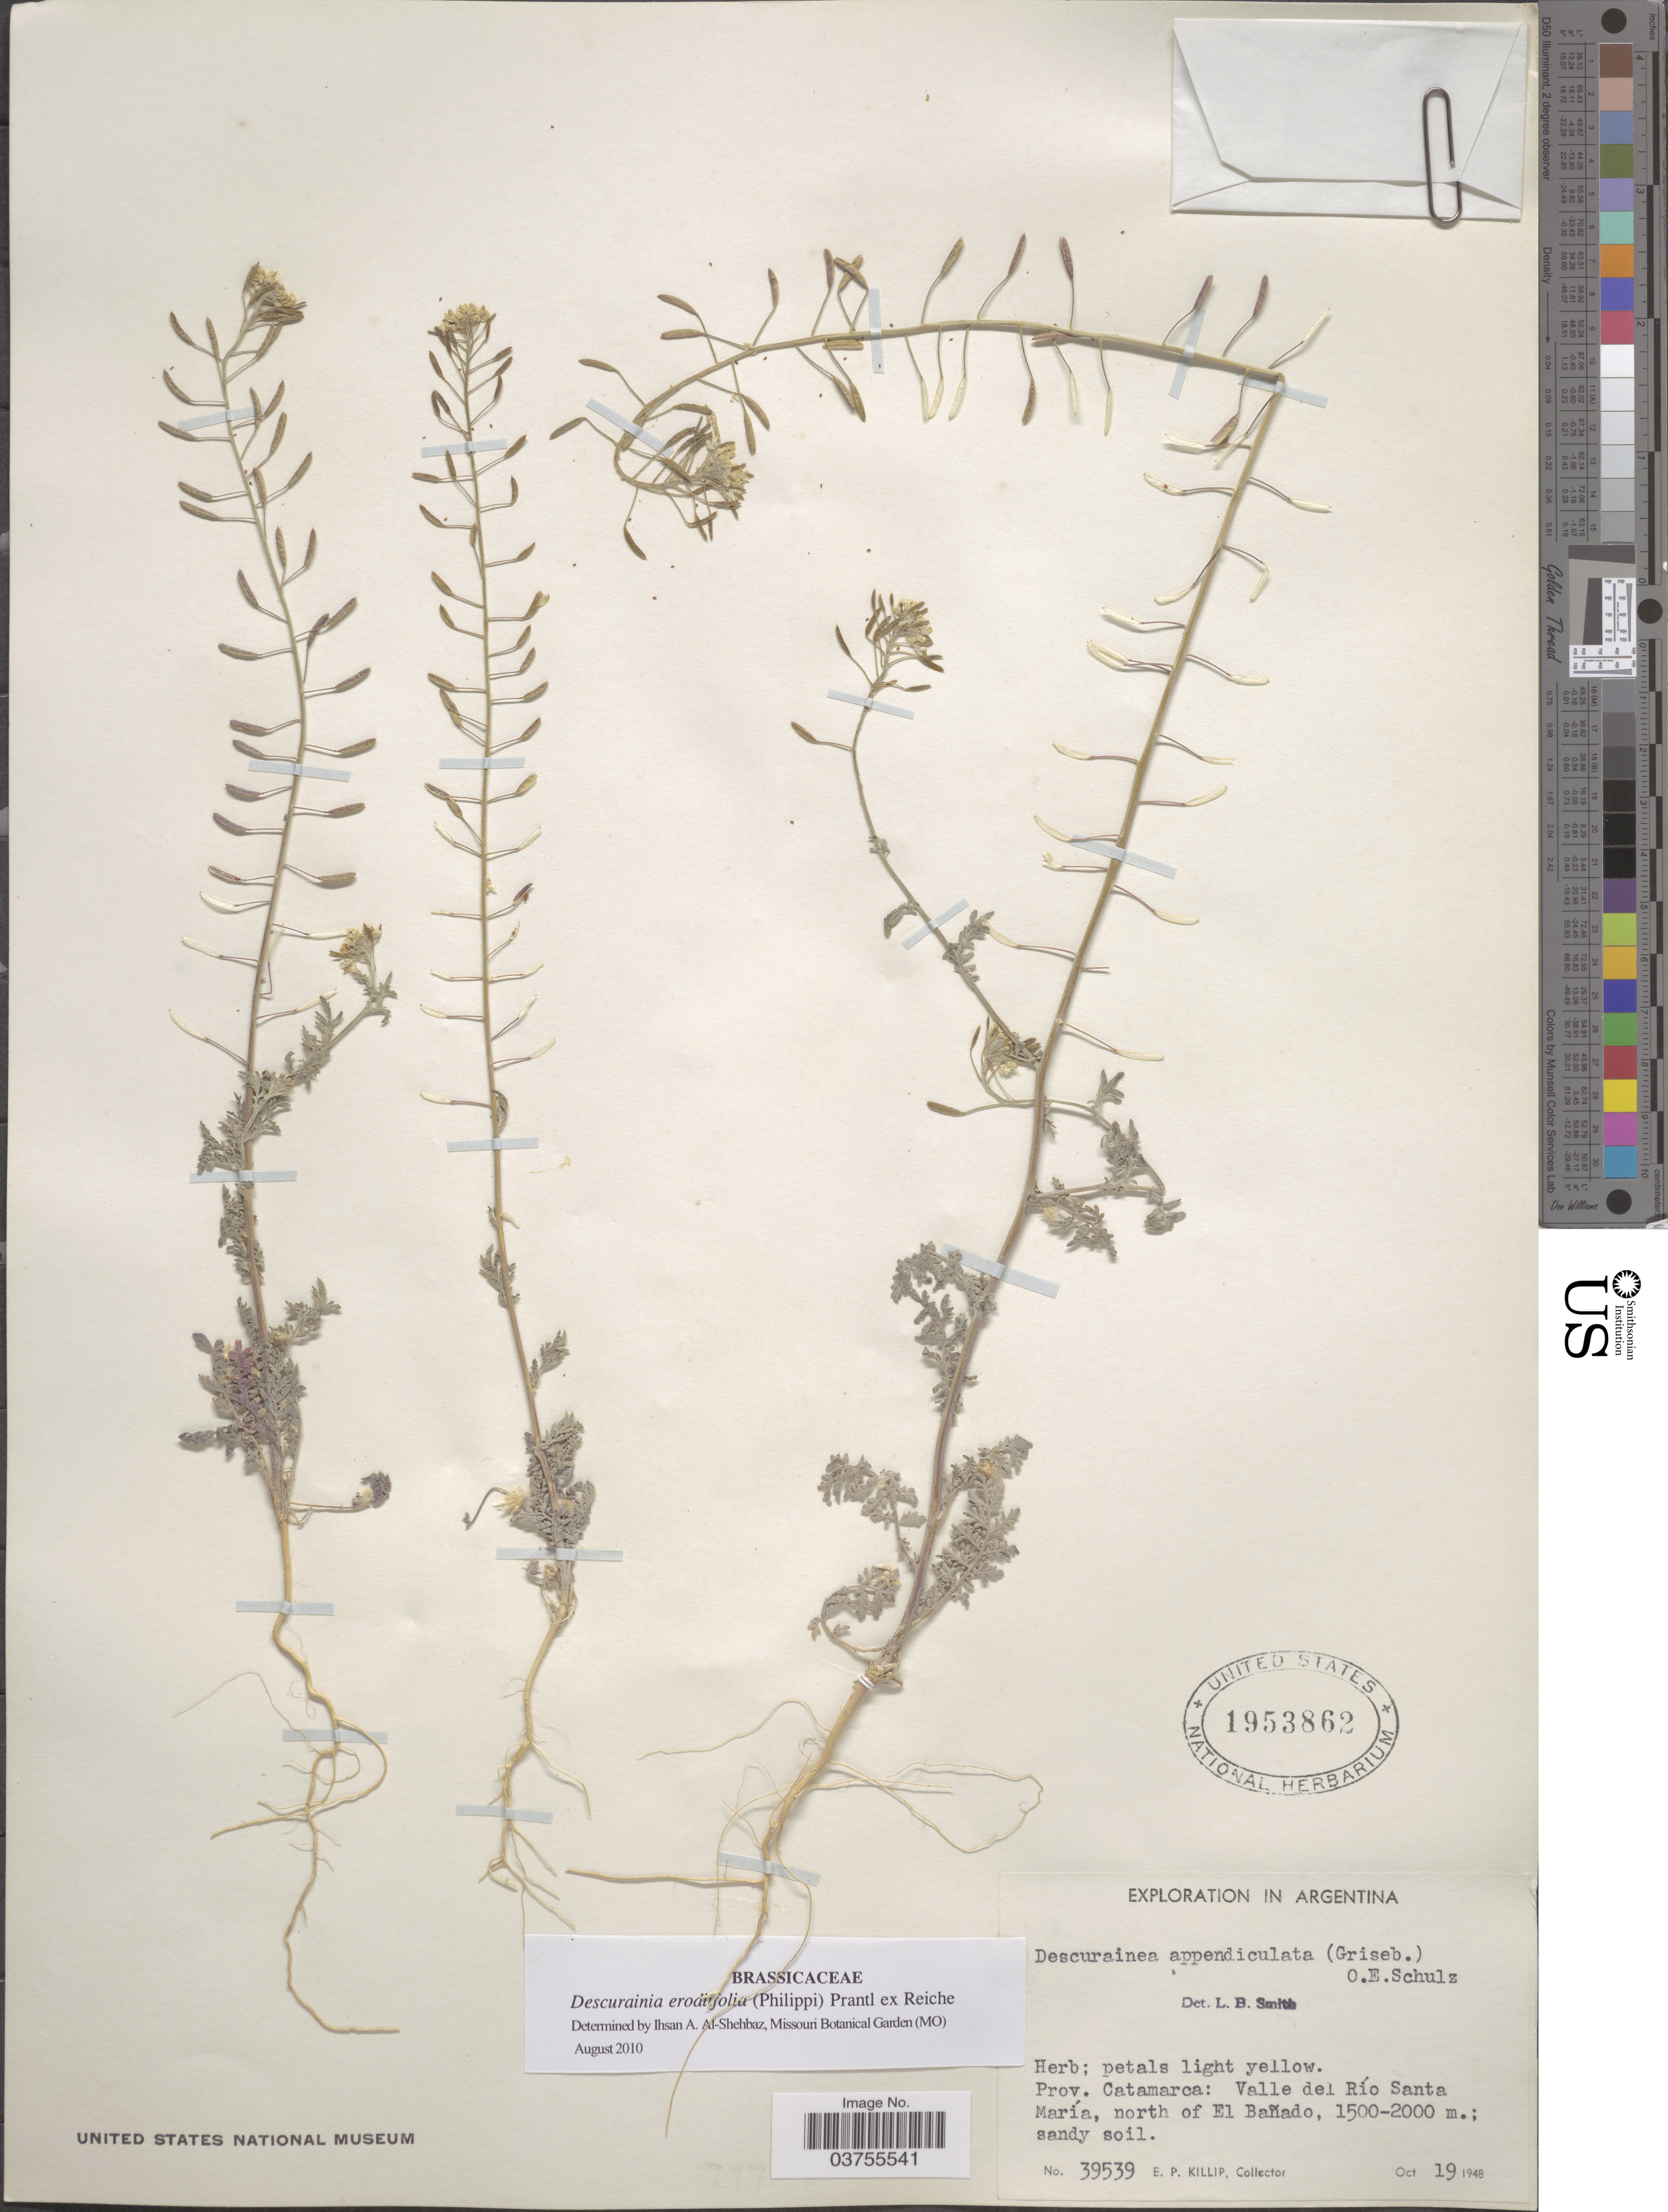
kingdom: Plantae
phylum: Tracheophyta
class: Magnoliopsida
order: Brassicales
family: Brassicaceae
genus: Descurainia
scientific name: Descurainia erodiifolia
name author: (Phil. & C.A. Mey.) Prantl ex Reiche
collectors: E. P. Killip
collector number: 39539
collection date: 1948-10-19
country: Argentina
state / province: Catamarca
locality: Valle del Río Santa María, north of El Bañado.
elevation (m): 1500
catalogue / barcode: US 1953862